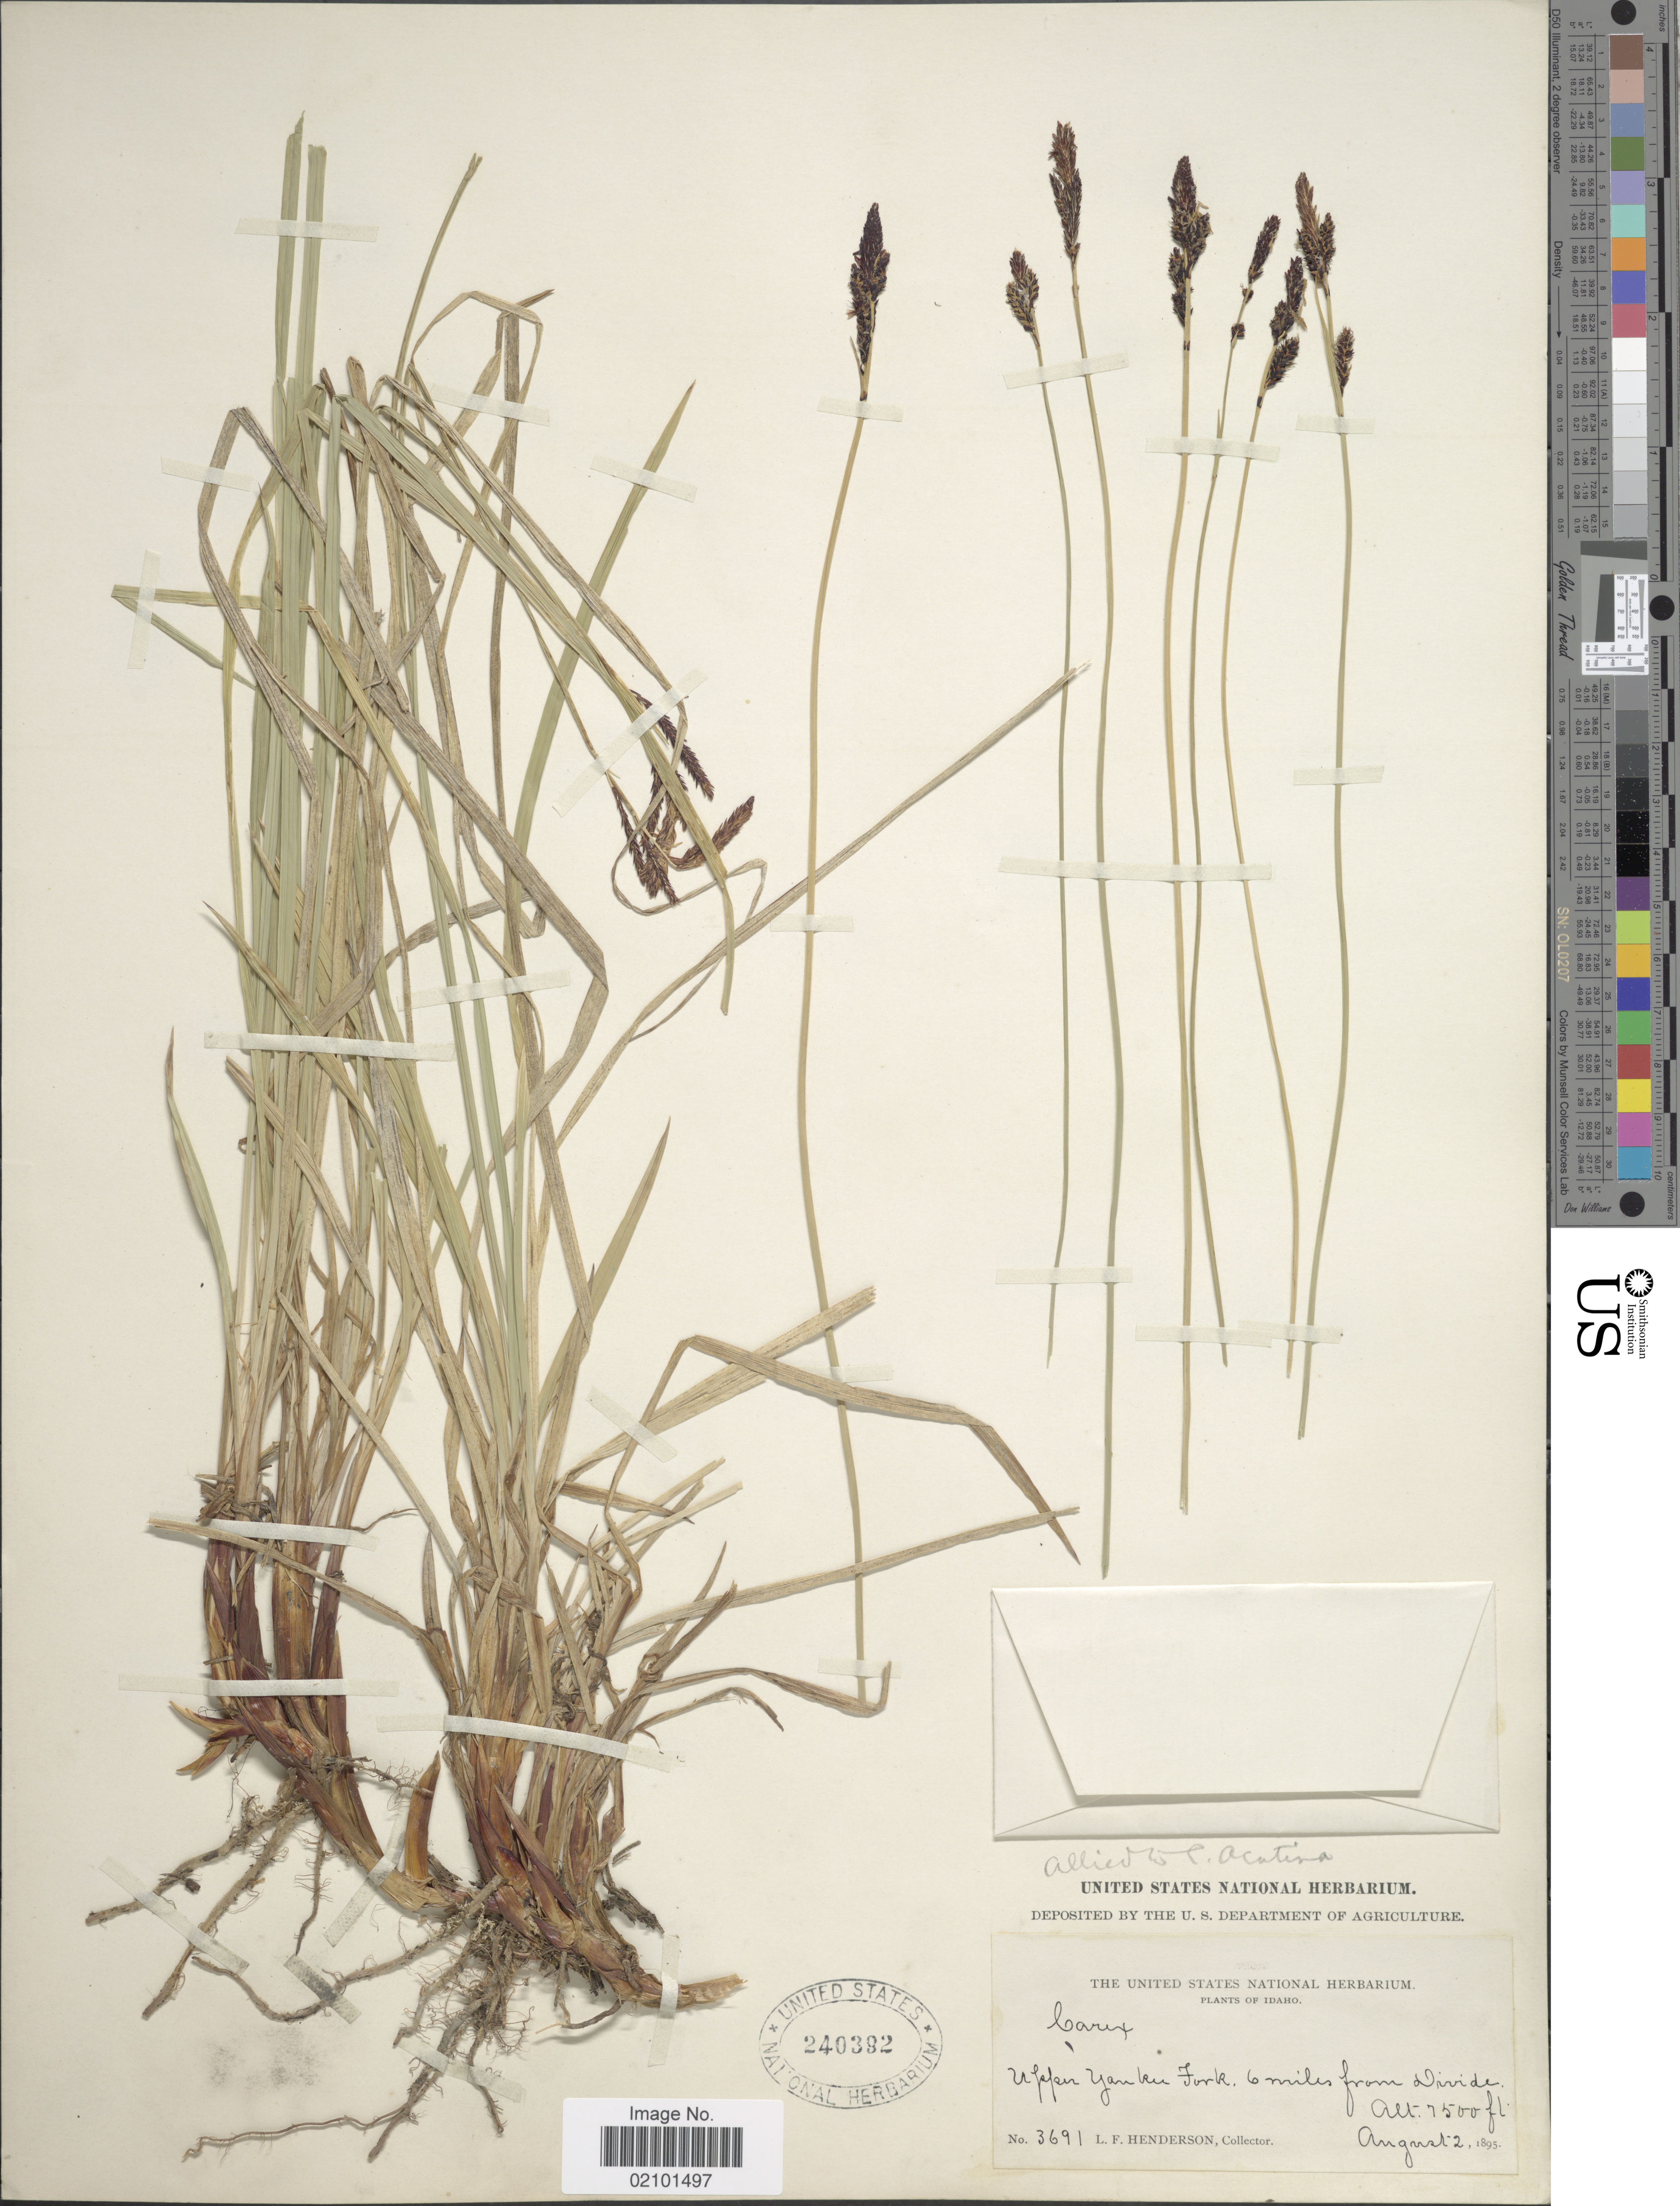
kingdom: Plantae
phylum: Tracheophyta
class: Liliopsida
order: Poales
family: Cyperaceae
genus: Carex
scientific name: Carex sp.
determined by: Strong, Mark T., (BOT), Smithsonian Institution - National Museum of Natural History (UNITED STATES)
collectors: L. Henderson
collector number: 3691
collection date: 1895-08-02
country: United States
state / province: Idaho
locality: Upper Yankee Fork, 6 miles from Divide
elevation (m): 2286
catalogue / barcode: US 240392